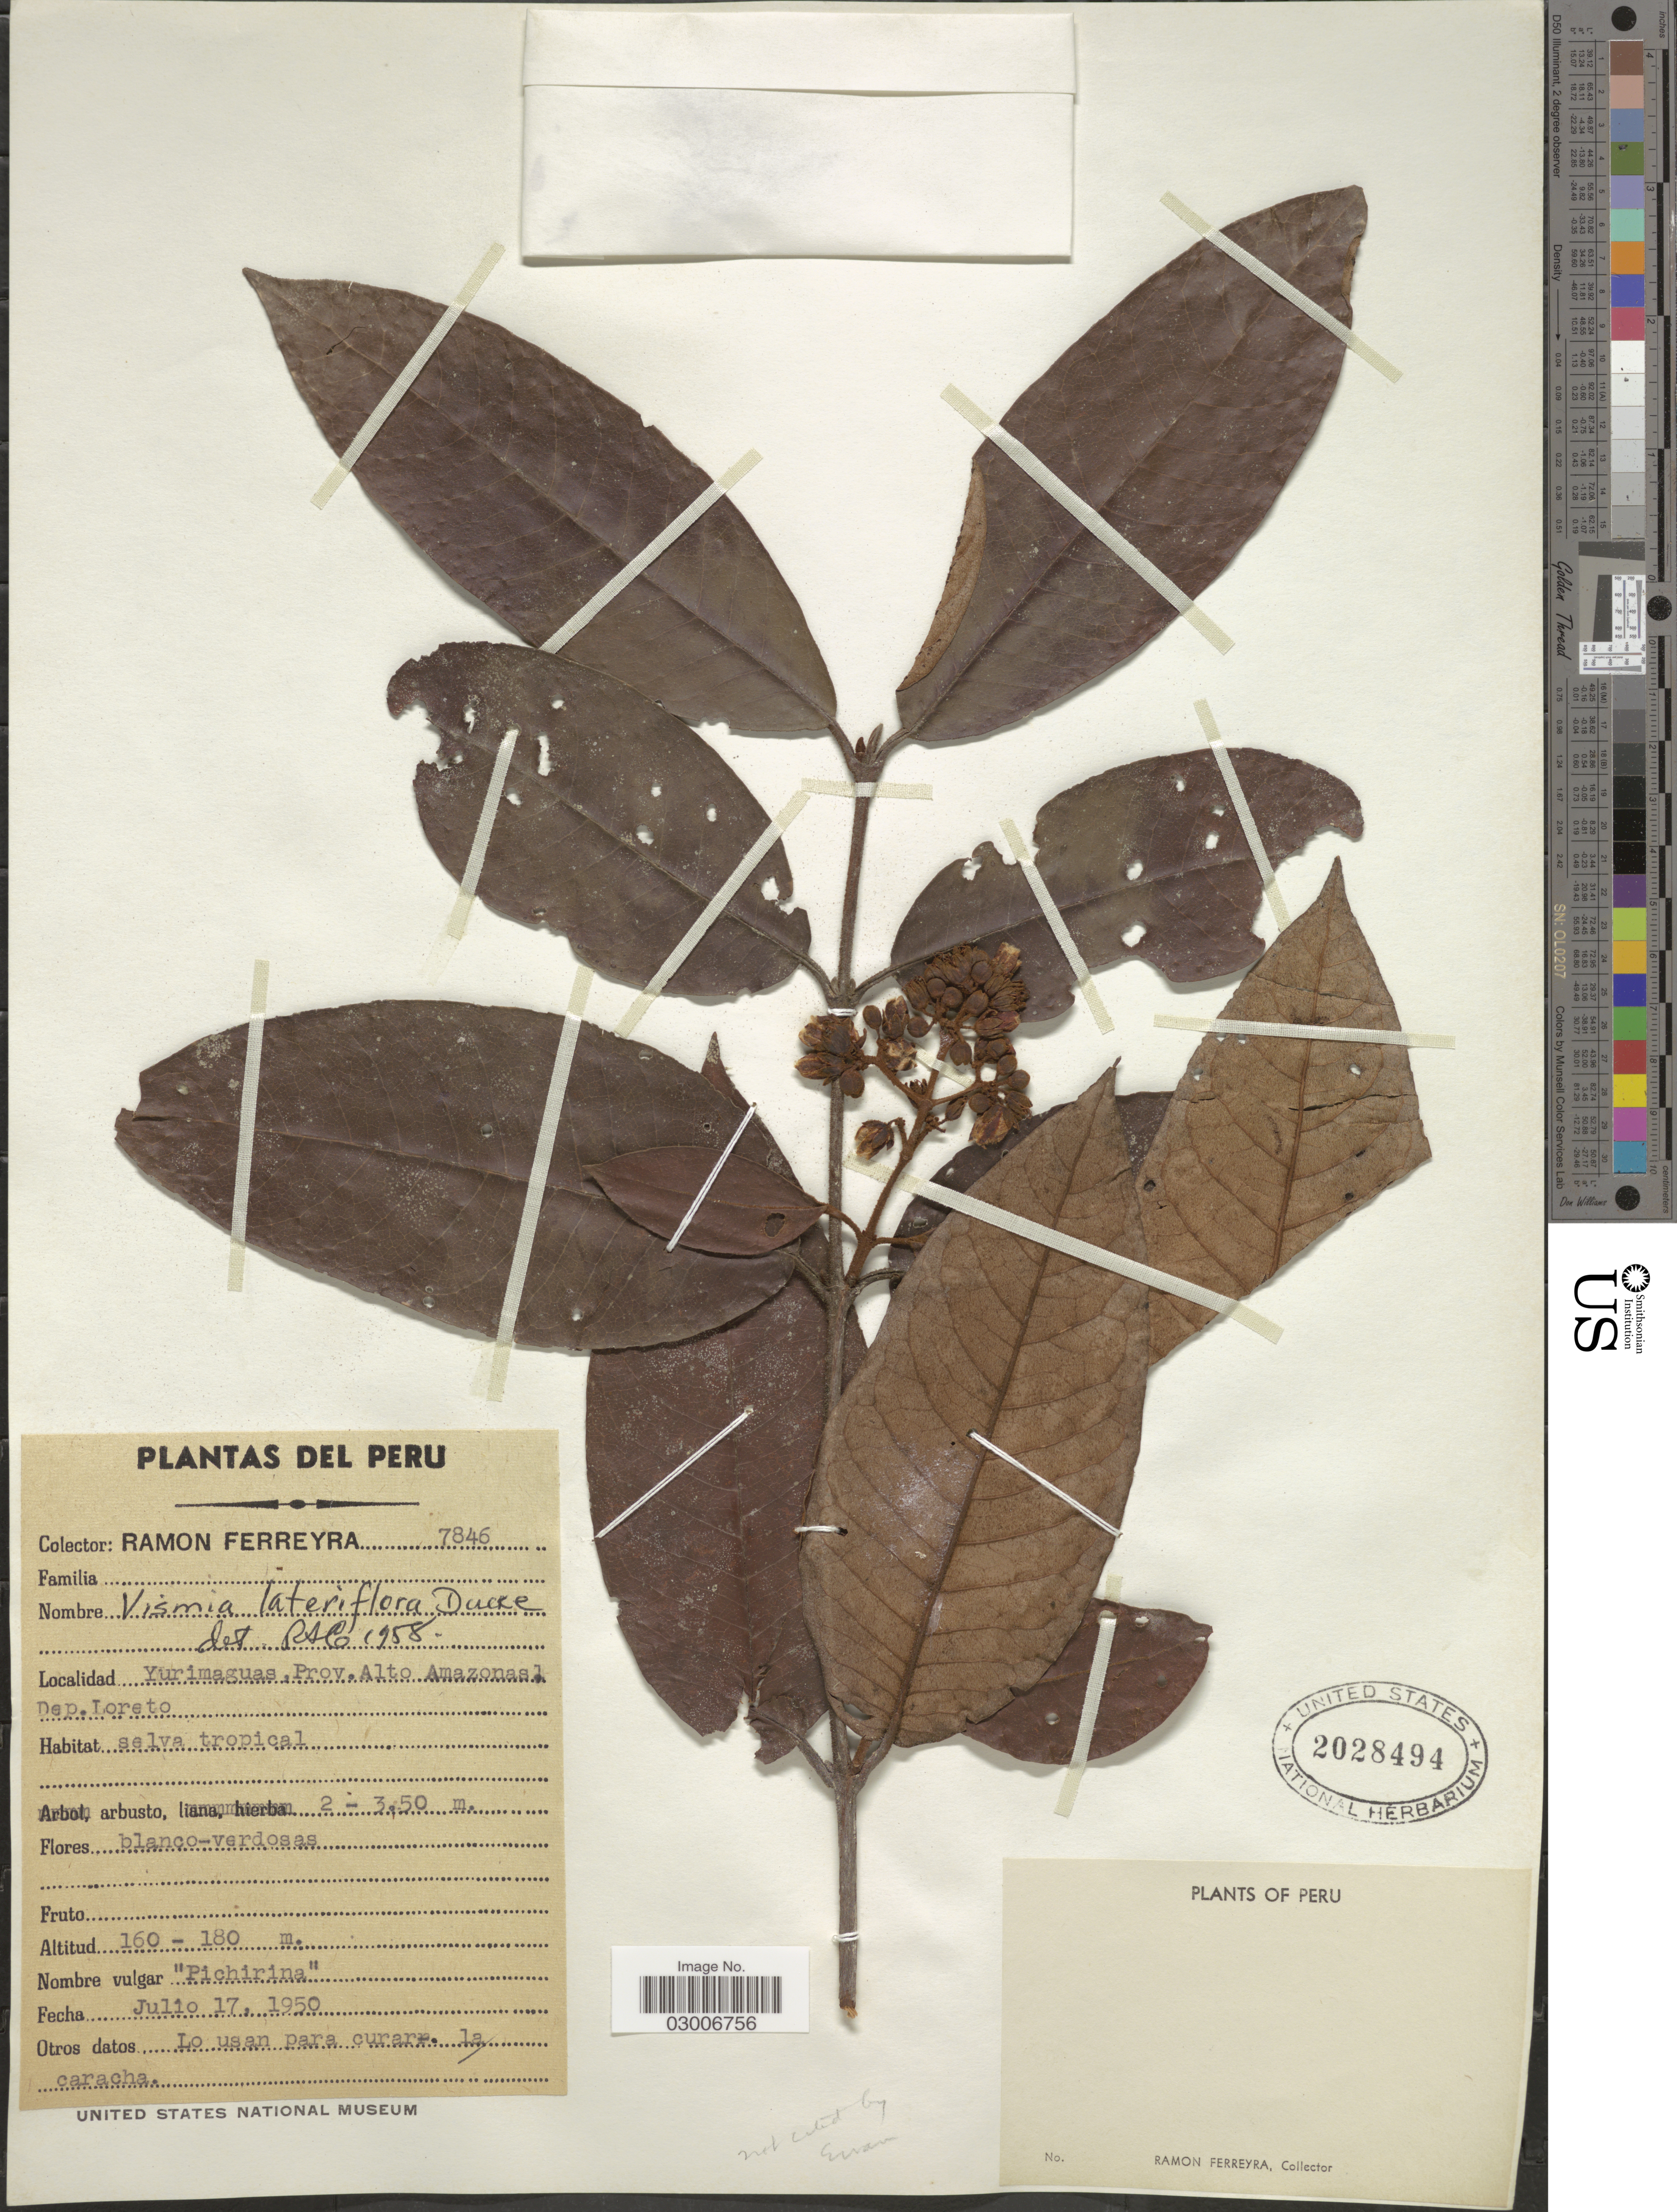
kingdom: Plantae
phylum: Tracheophyta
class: Magnoliopsida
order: Malpighiales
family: Hypericaceae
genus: Vismia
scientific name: Vismia lateriflora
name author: Ducke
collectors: R. A. Ferreyra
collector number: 7846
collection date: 1950-07-17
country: Peru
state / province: Loreto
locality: Yurimaguas, Prov. Alto Amazonas, Dep. Loreto.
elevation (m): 160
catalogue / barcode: US 2028494